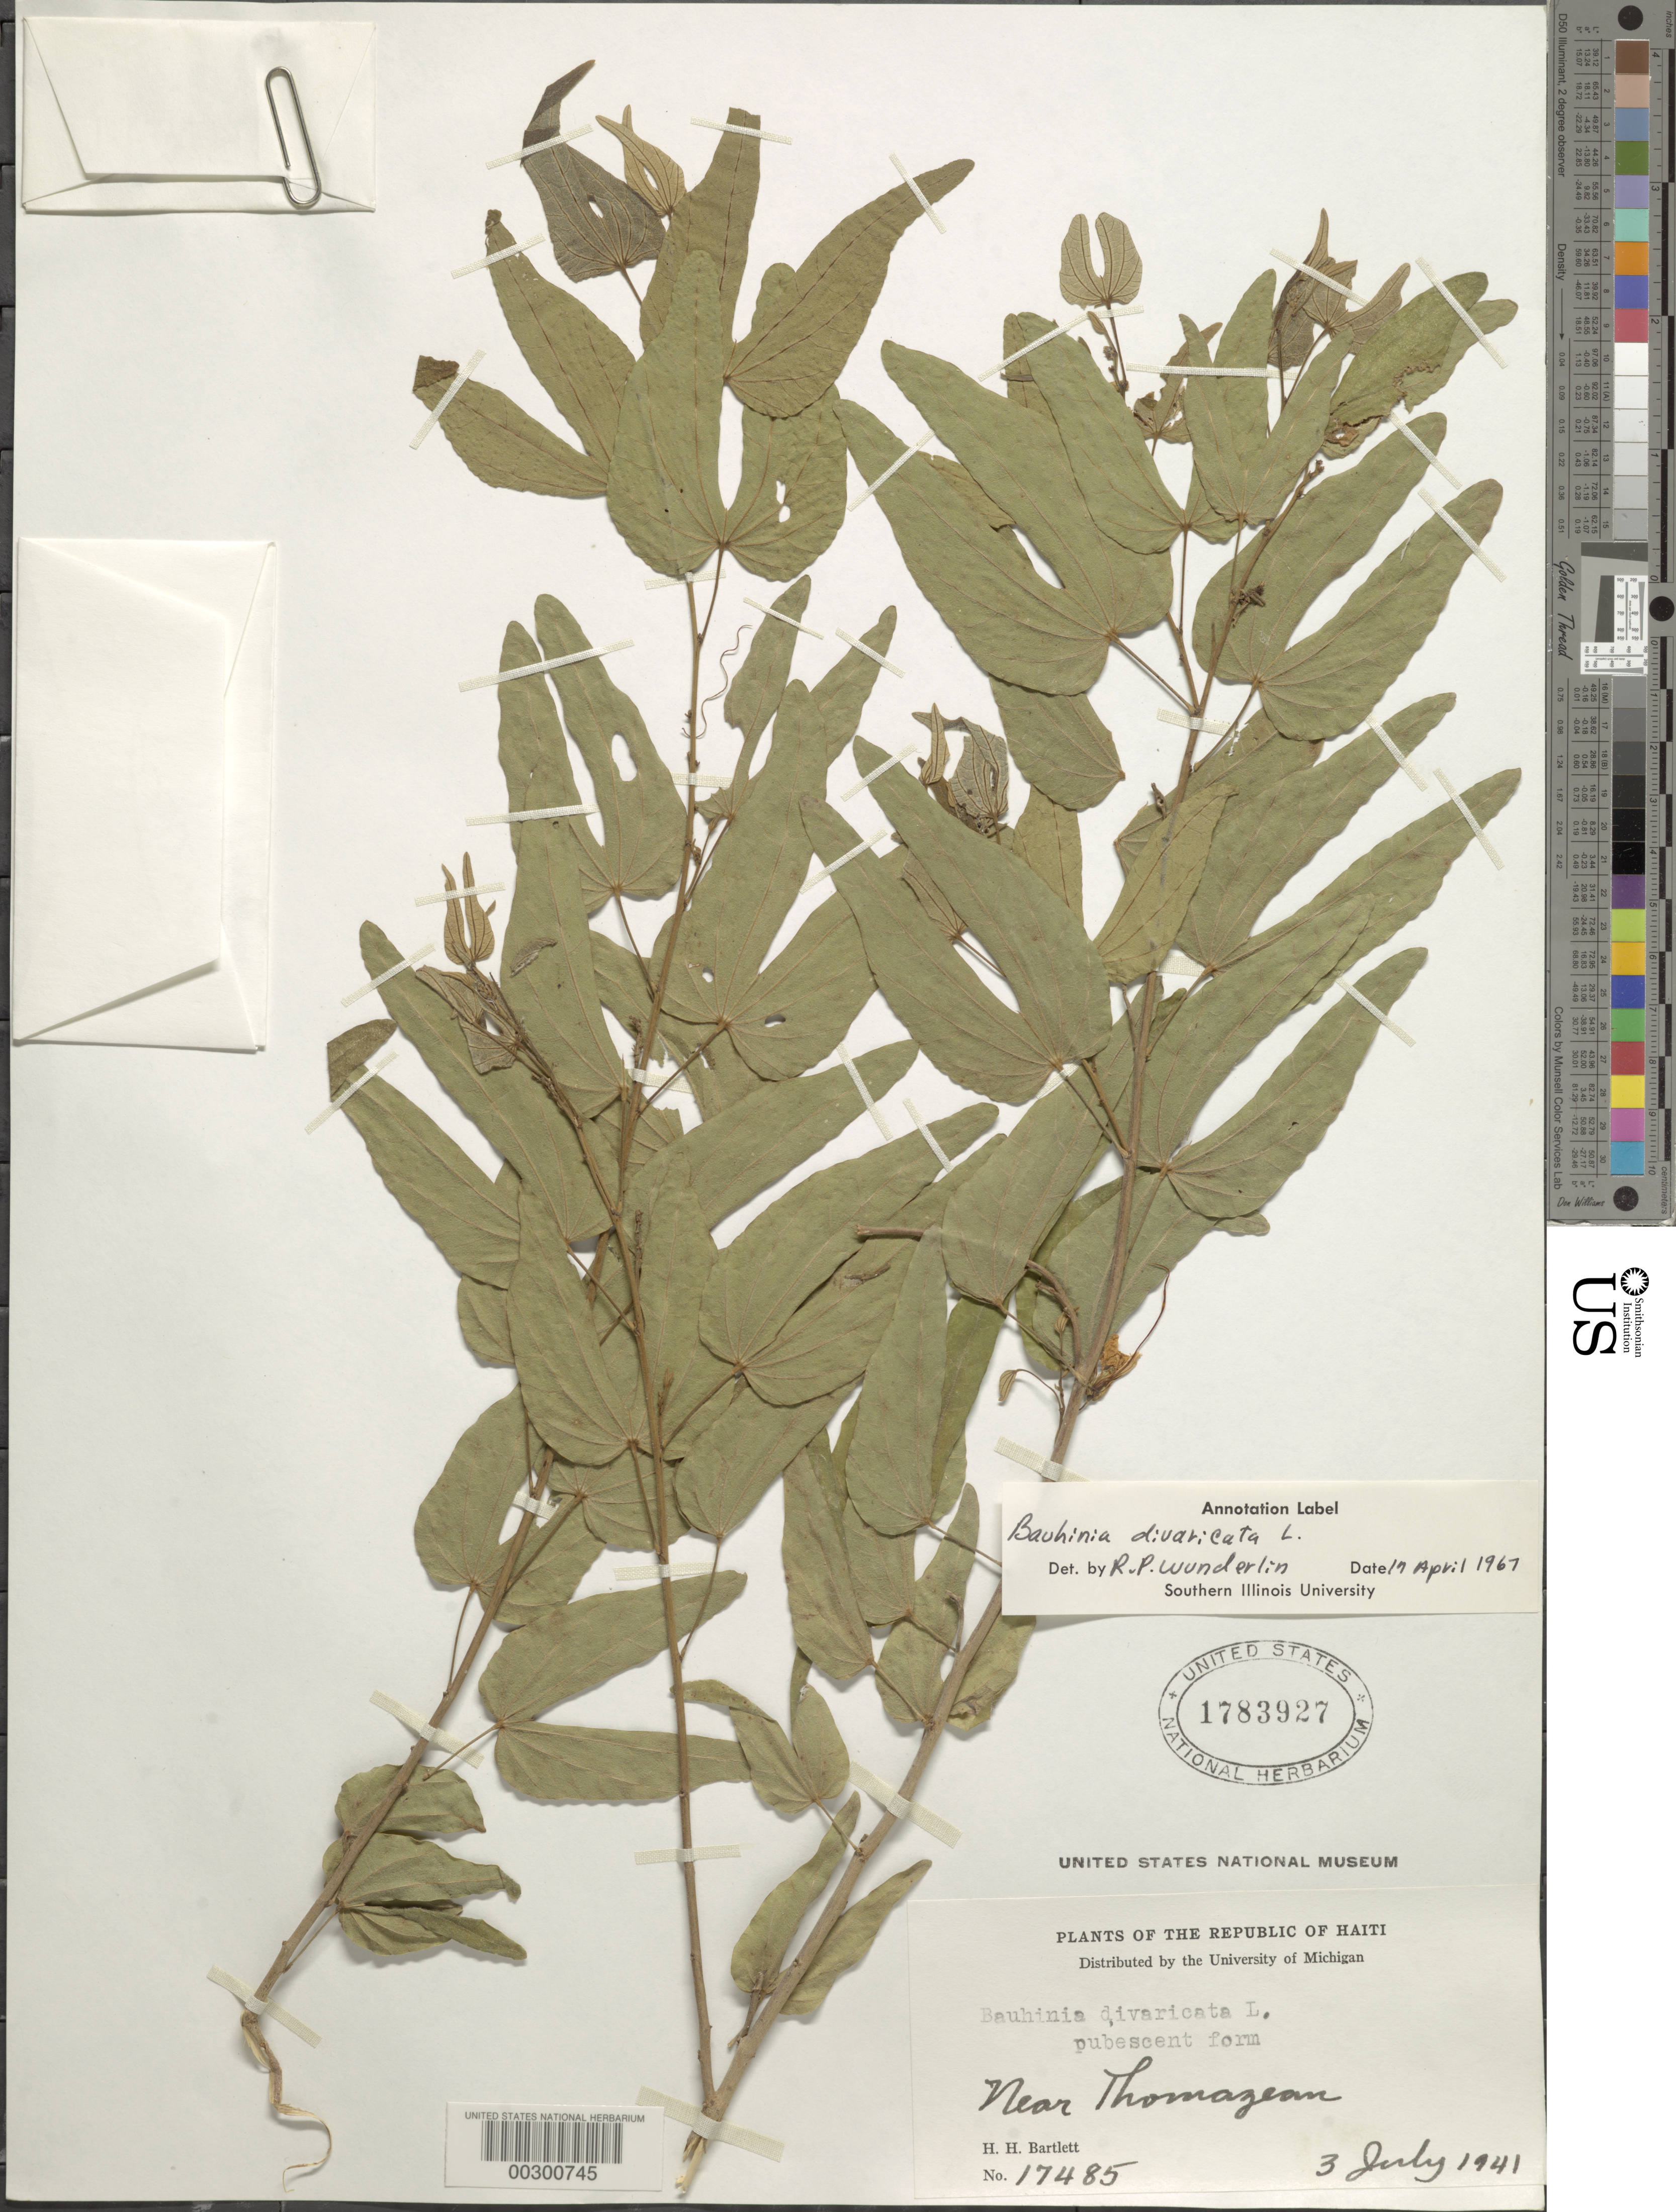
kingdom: Plantae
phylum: Tracheophyta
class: Magnoliopsida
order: Fabales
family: Fabaceae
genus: Bauhinia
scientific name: Bauhinia divaricata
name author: L.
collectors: H. H. Bartlett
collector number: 17485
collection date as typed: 03 Jul 1941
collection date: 1941-07-03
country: Haiti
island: Hispaniola Island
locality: Near thomazean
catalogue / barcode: US 1783927